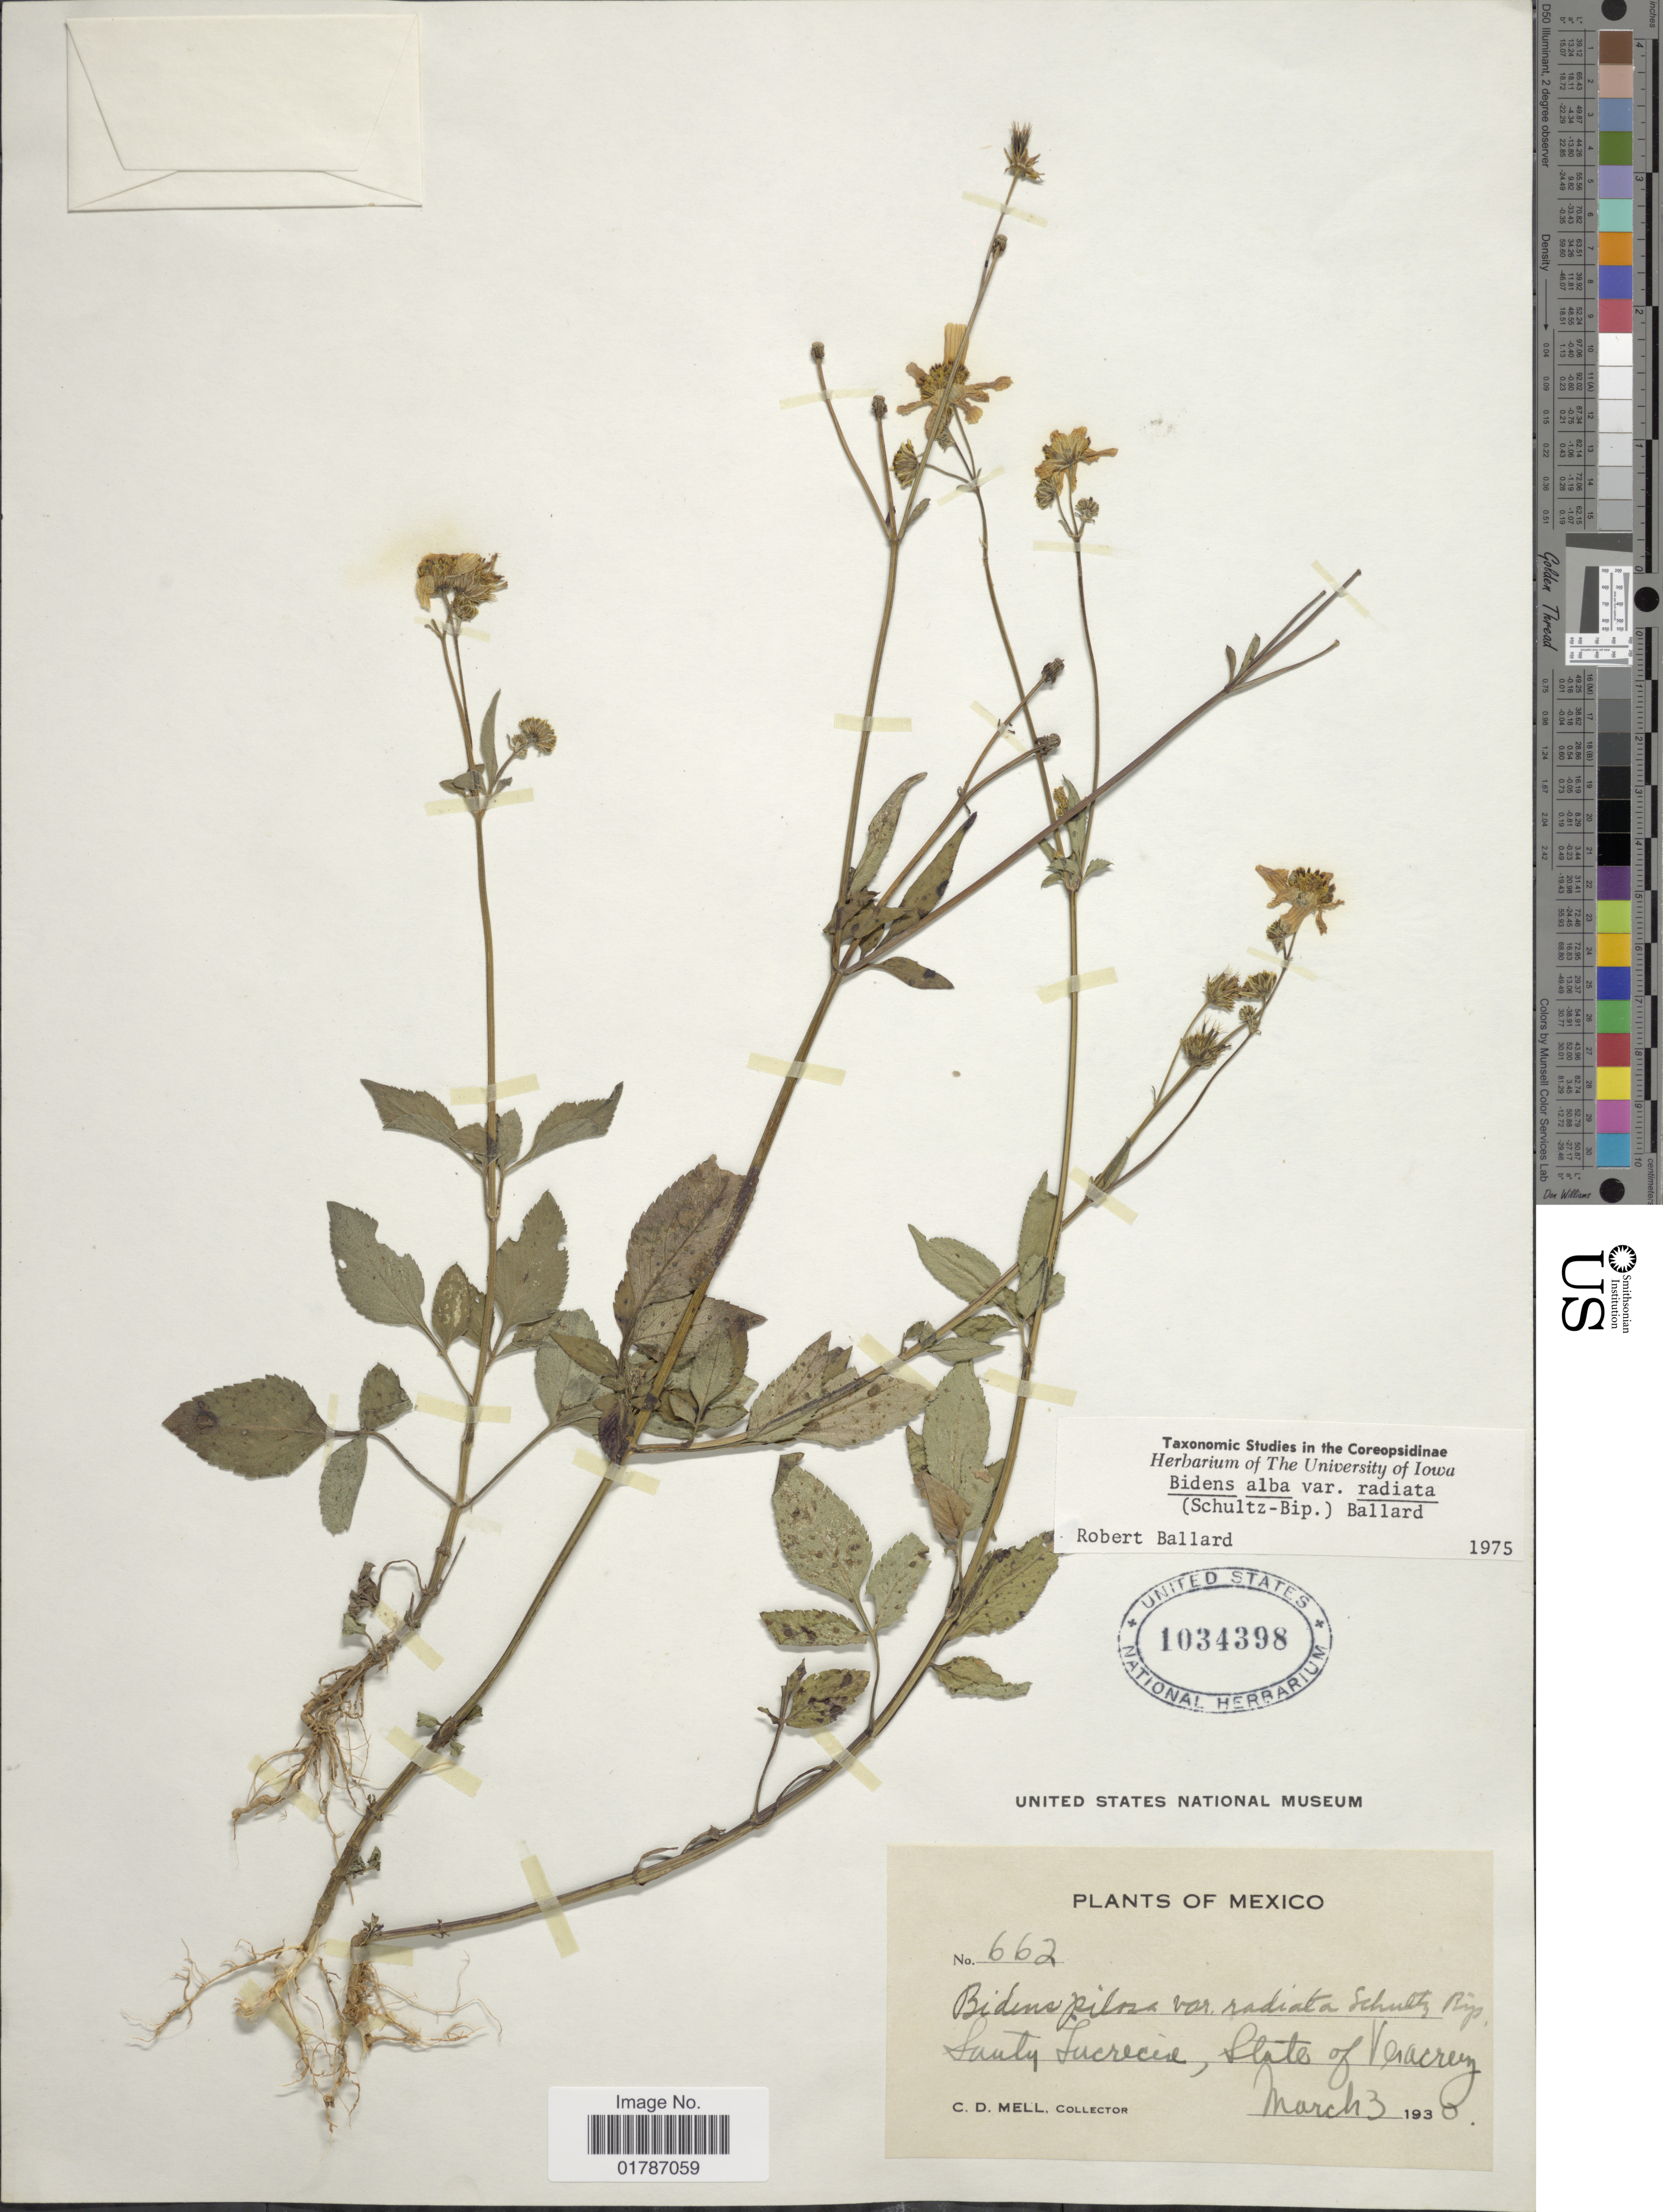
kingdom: Plantae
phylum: Tracheophyta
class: Magnoliopsida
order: Asterales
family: Asteraceae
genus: Bidens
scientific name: Bidens alba var. radiata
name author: (Sch. Bip.) R.E. Ballard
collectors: C. D. Mell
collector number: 662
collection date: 1930-03-03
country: Mexico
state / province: Veracruz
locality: Santa Lucrecia, State of Vera Cruz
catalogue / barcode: US 1034398